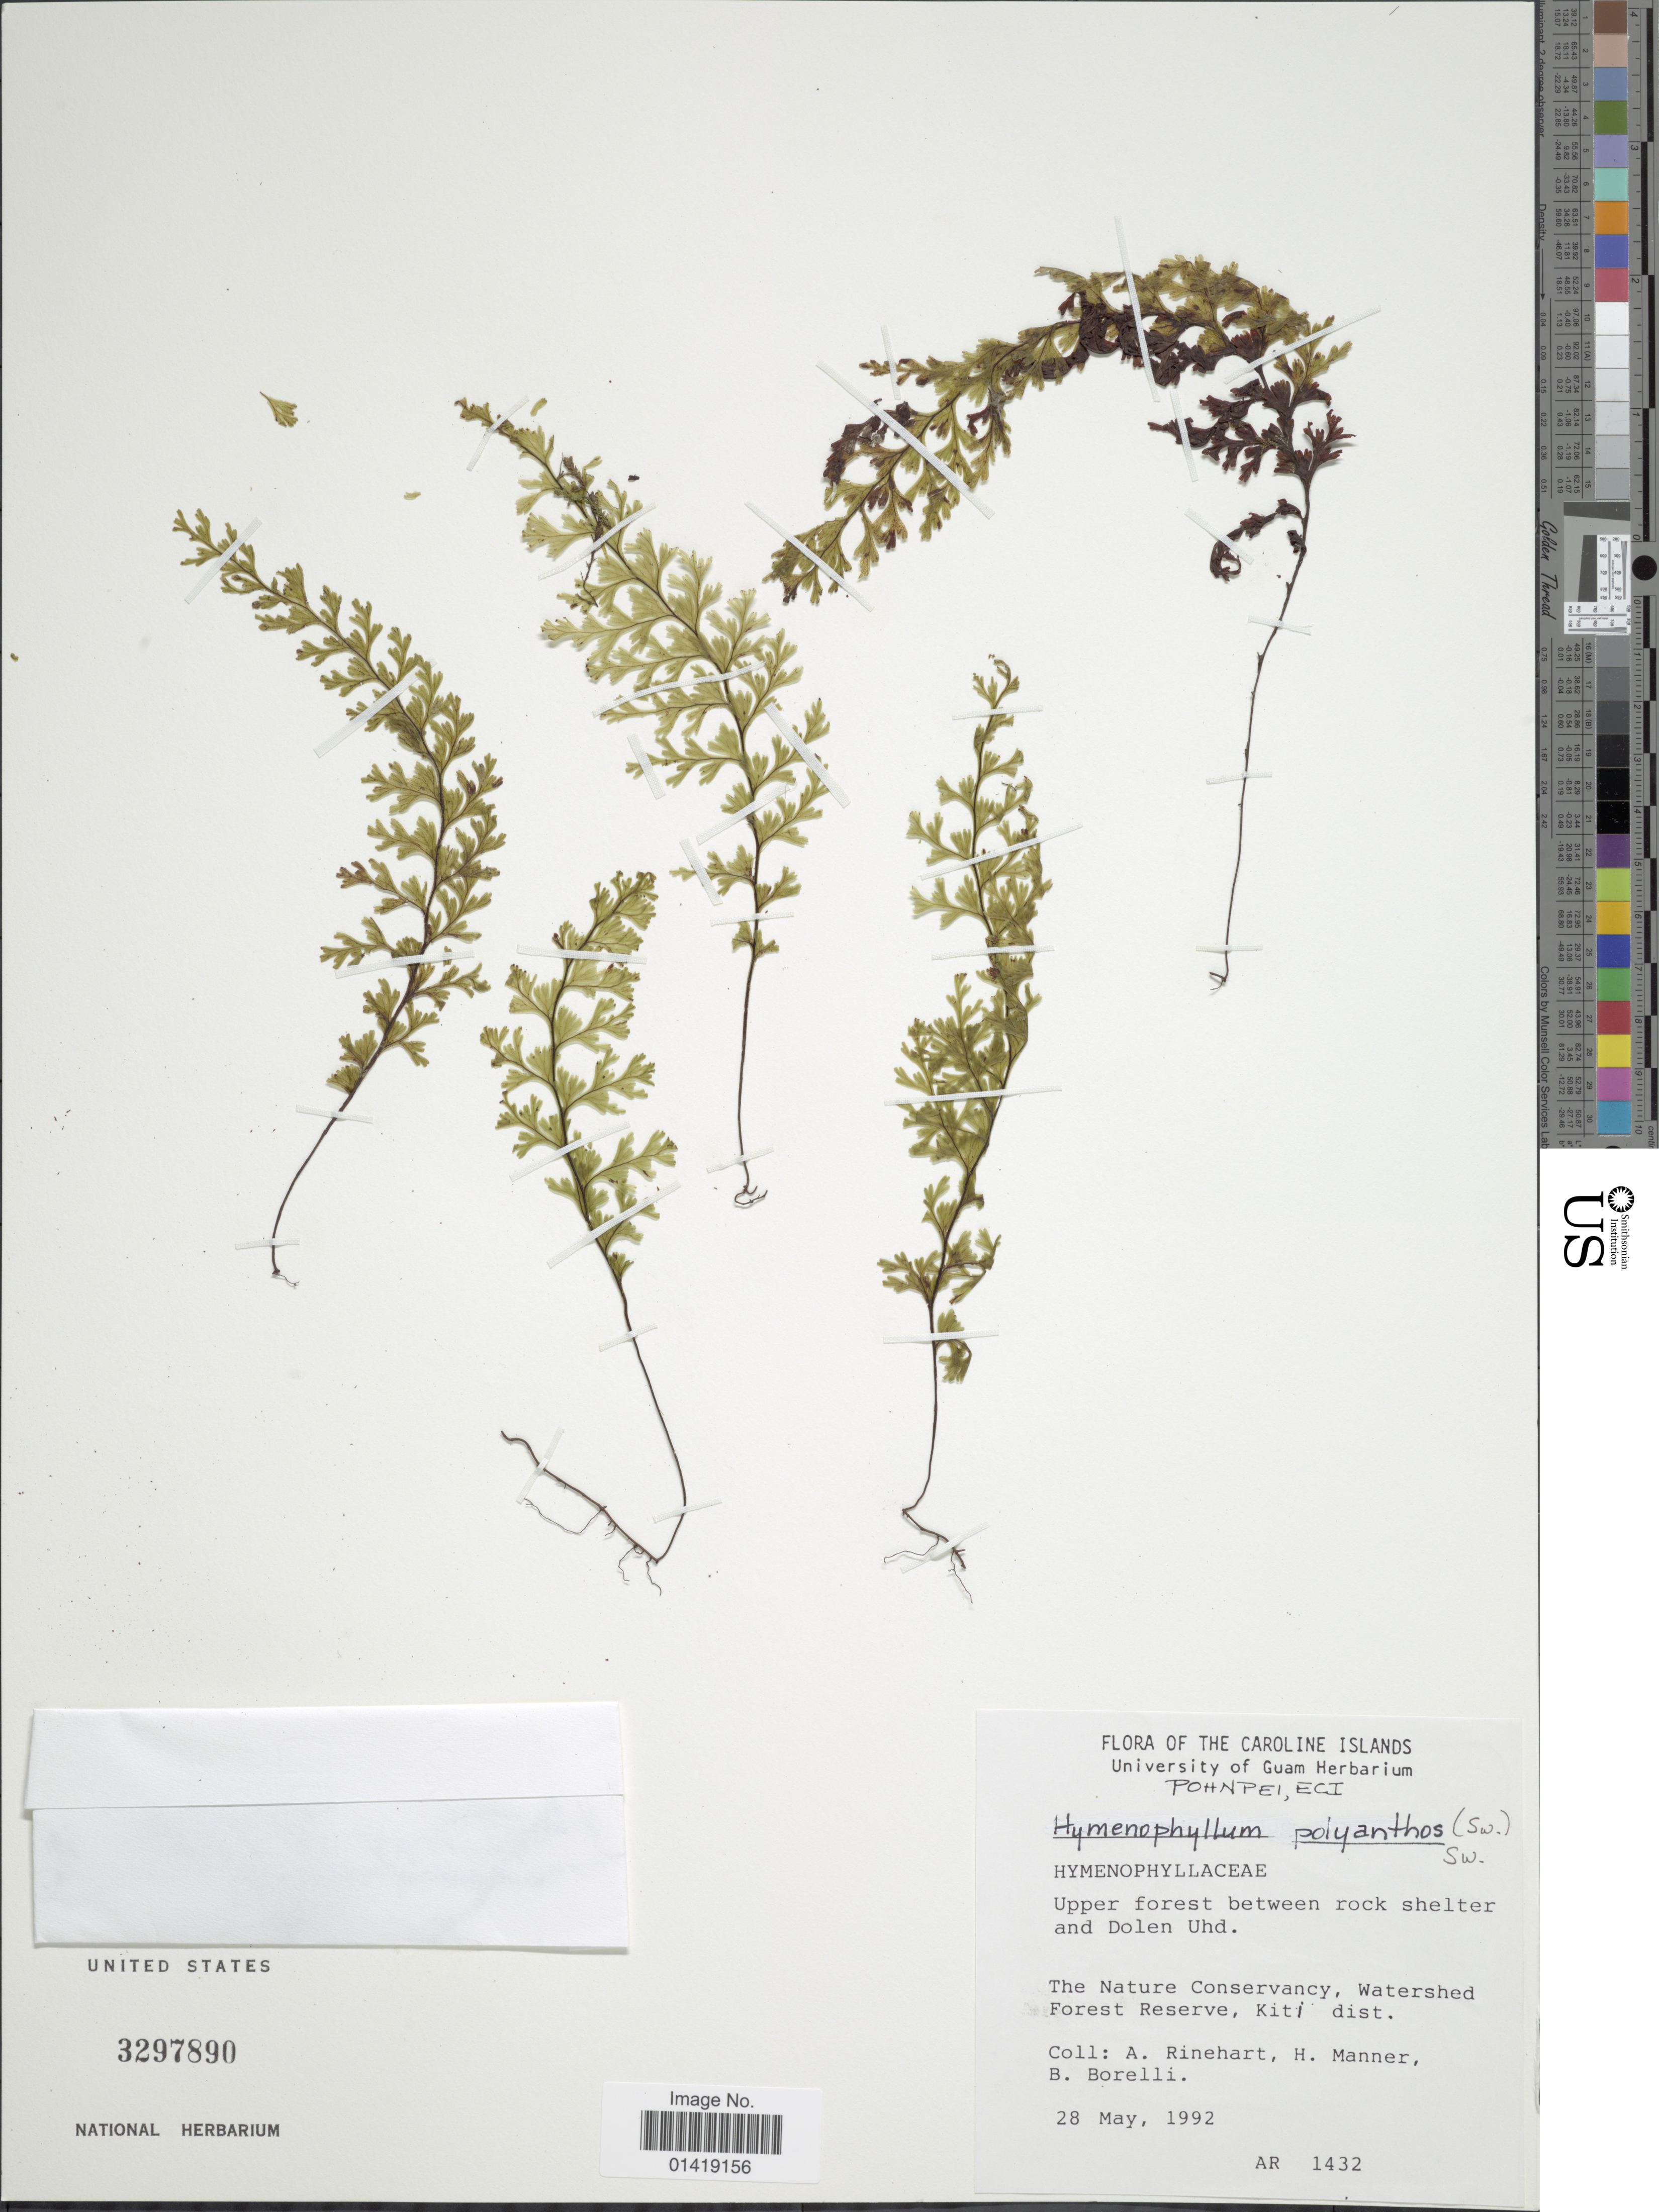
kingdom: Plantae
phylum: Tracheophyta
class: Polypodiopsida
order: Hymenophyllales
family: Hymenophyllaceae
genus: Hymenophyllum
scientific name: Hymenophyllum polyanthos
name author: (Sw.) Sw.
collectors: A. Rinehart, H. Manner & B. Borelli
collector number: AR1432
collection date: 1992-05-28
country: Micronesia, Federated States of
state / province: Pohnpei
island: Pohnpei [Ponape]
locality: The Caroline Islands Pohnpei Eci the nature conservancy watershed forest reserve Kiti dist.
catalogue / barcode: US 3297890